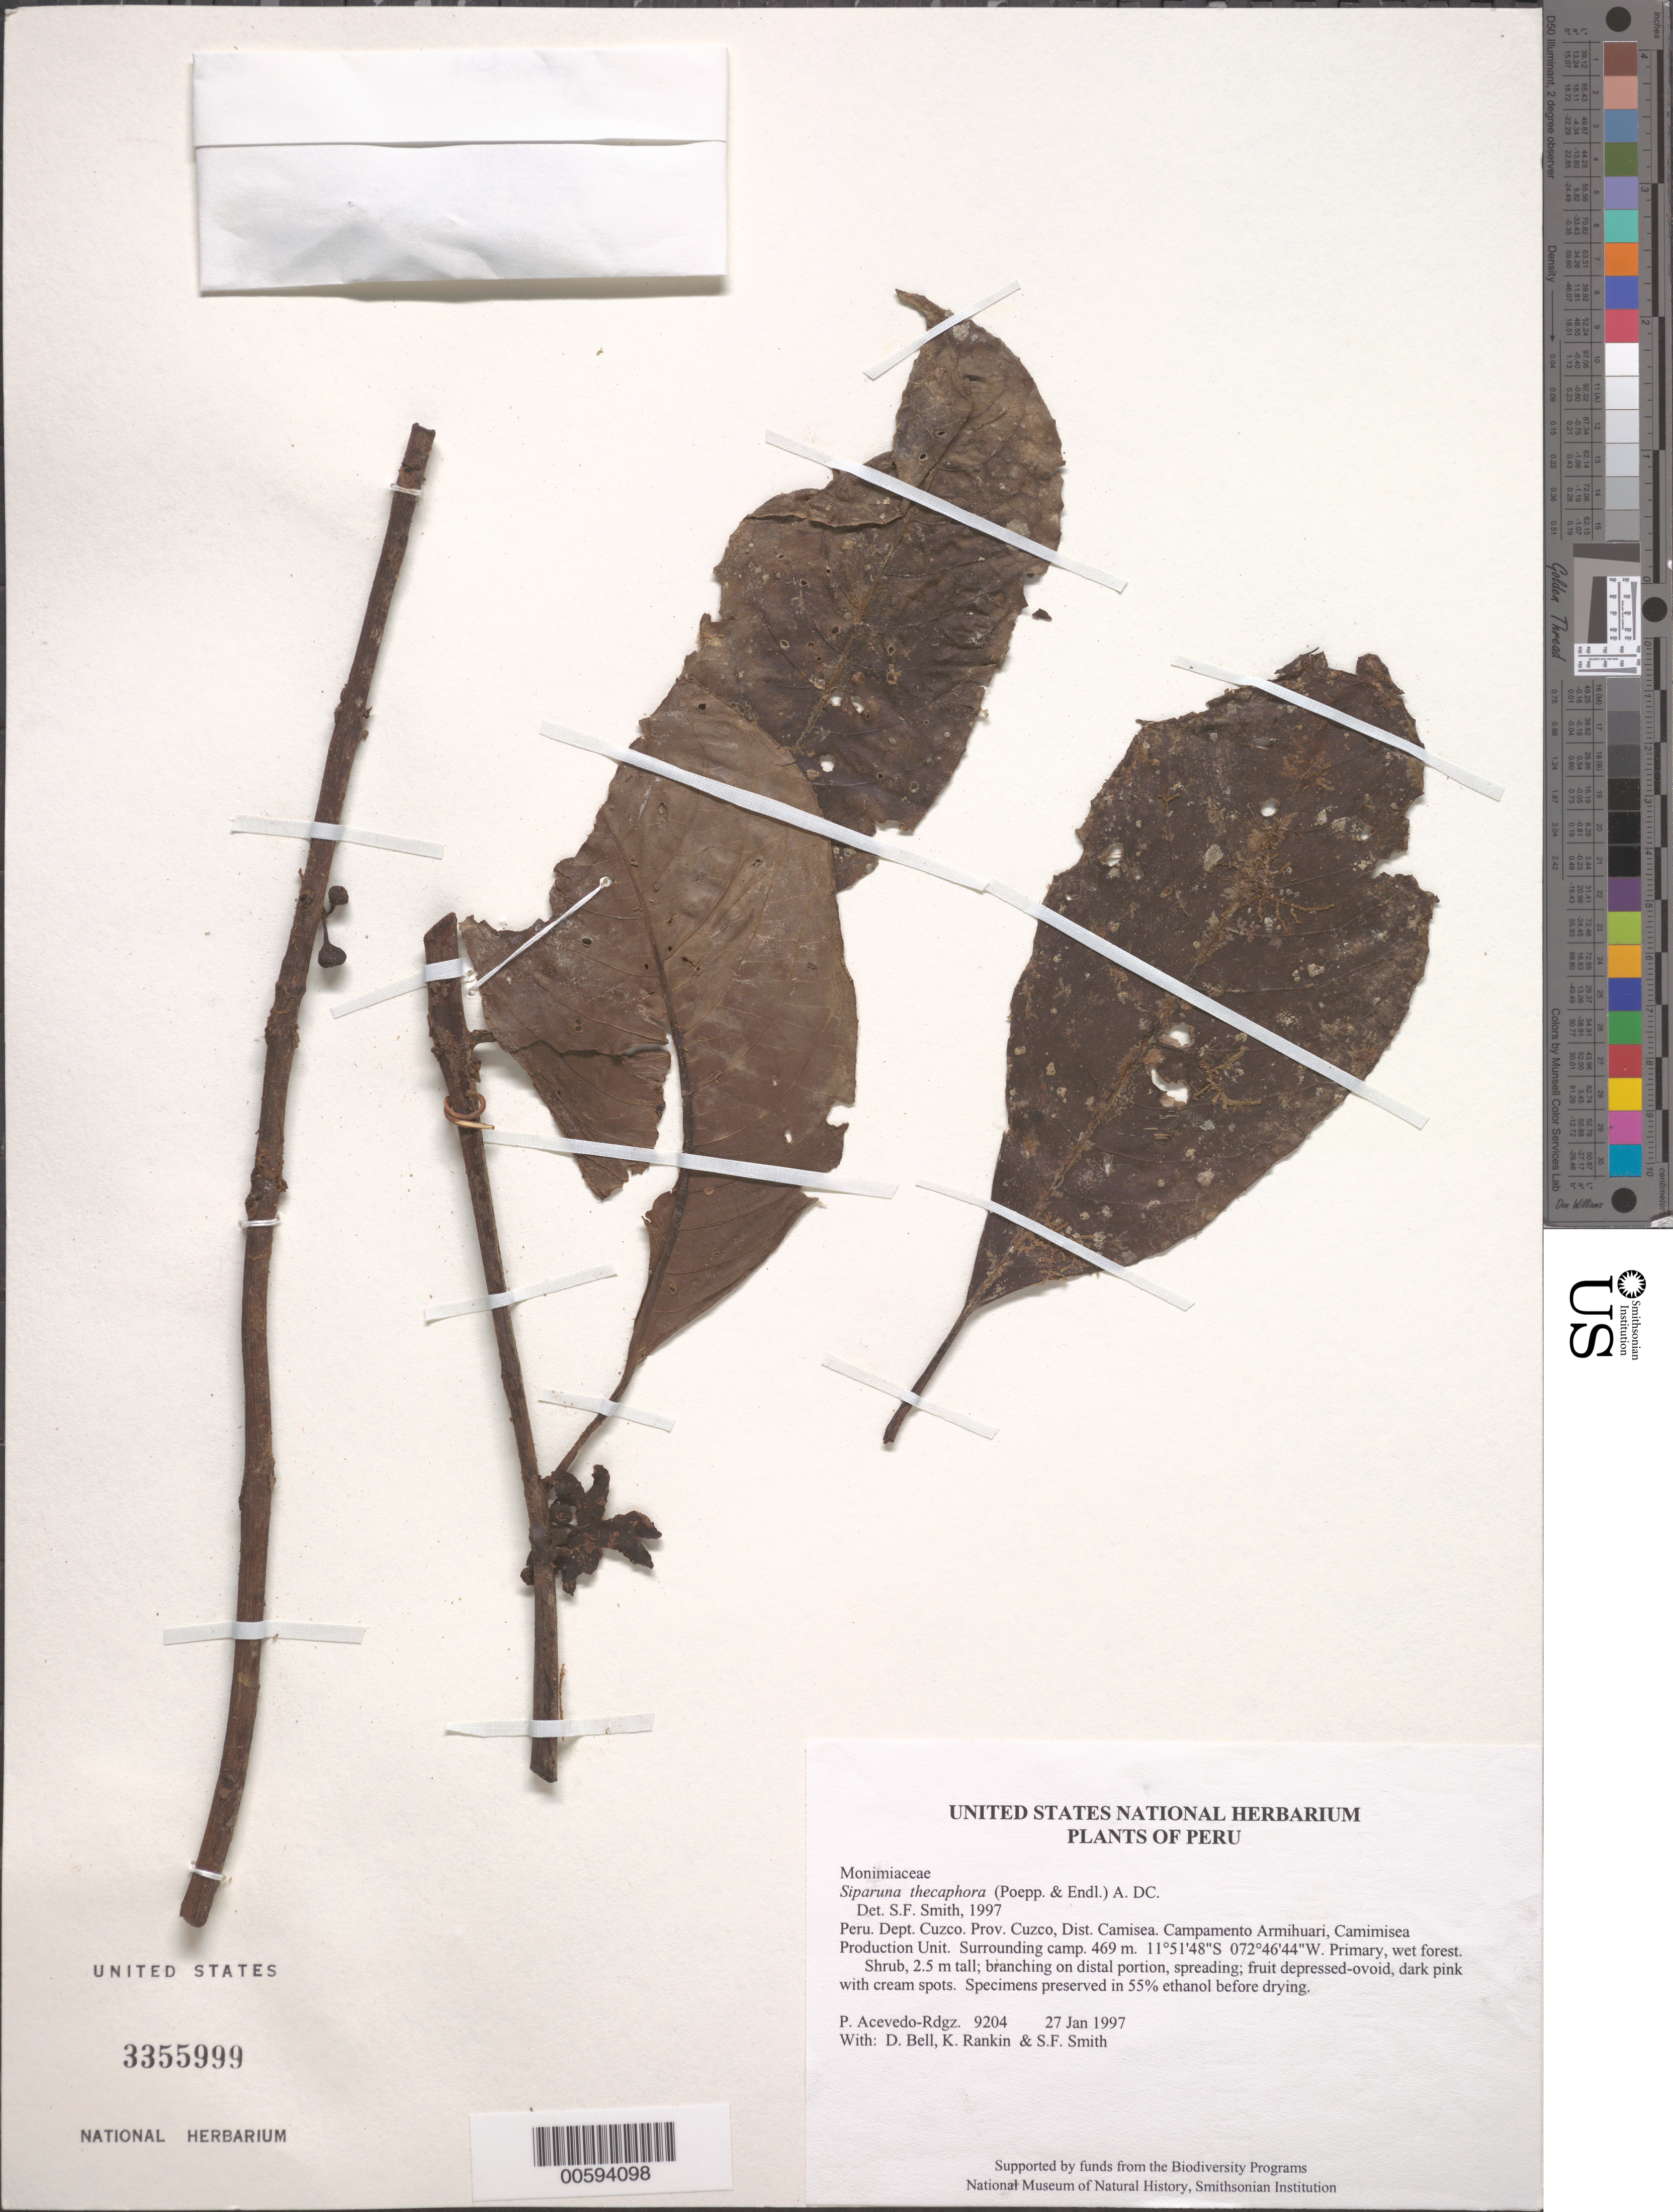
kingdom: Plantae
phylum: Tracheophyta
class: Magnoliopsida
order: Laurales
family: Siparunaceae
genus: Siparuna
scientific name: Siparuna thecaphora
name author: (Poepp. & Endl.) A. DC.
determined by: Smith, Stephen F., (US), NMNH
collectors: P. Acevedo-Rodr., D. A. Bell, K. B. Rankin & S.F. Smith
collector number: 9204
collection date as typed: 27 Jan 1997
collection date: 1997-01-27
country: Peru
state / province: Cusco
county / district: Cusco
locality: Districto Camisea, Campamento Armihuari, Camimisea Production Unit. Surrounding camp.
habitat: Primary, wet forest.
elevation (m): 469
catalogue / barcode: US 3355999